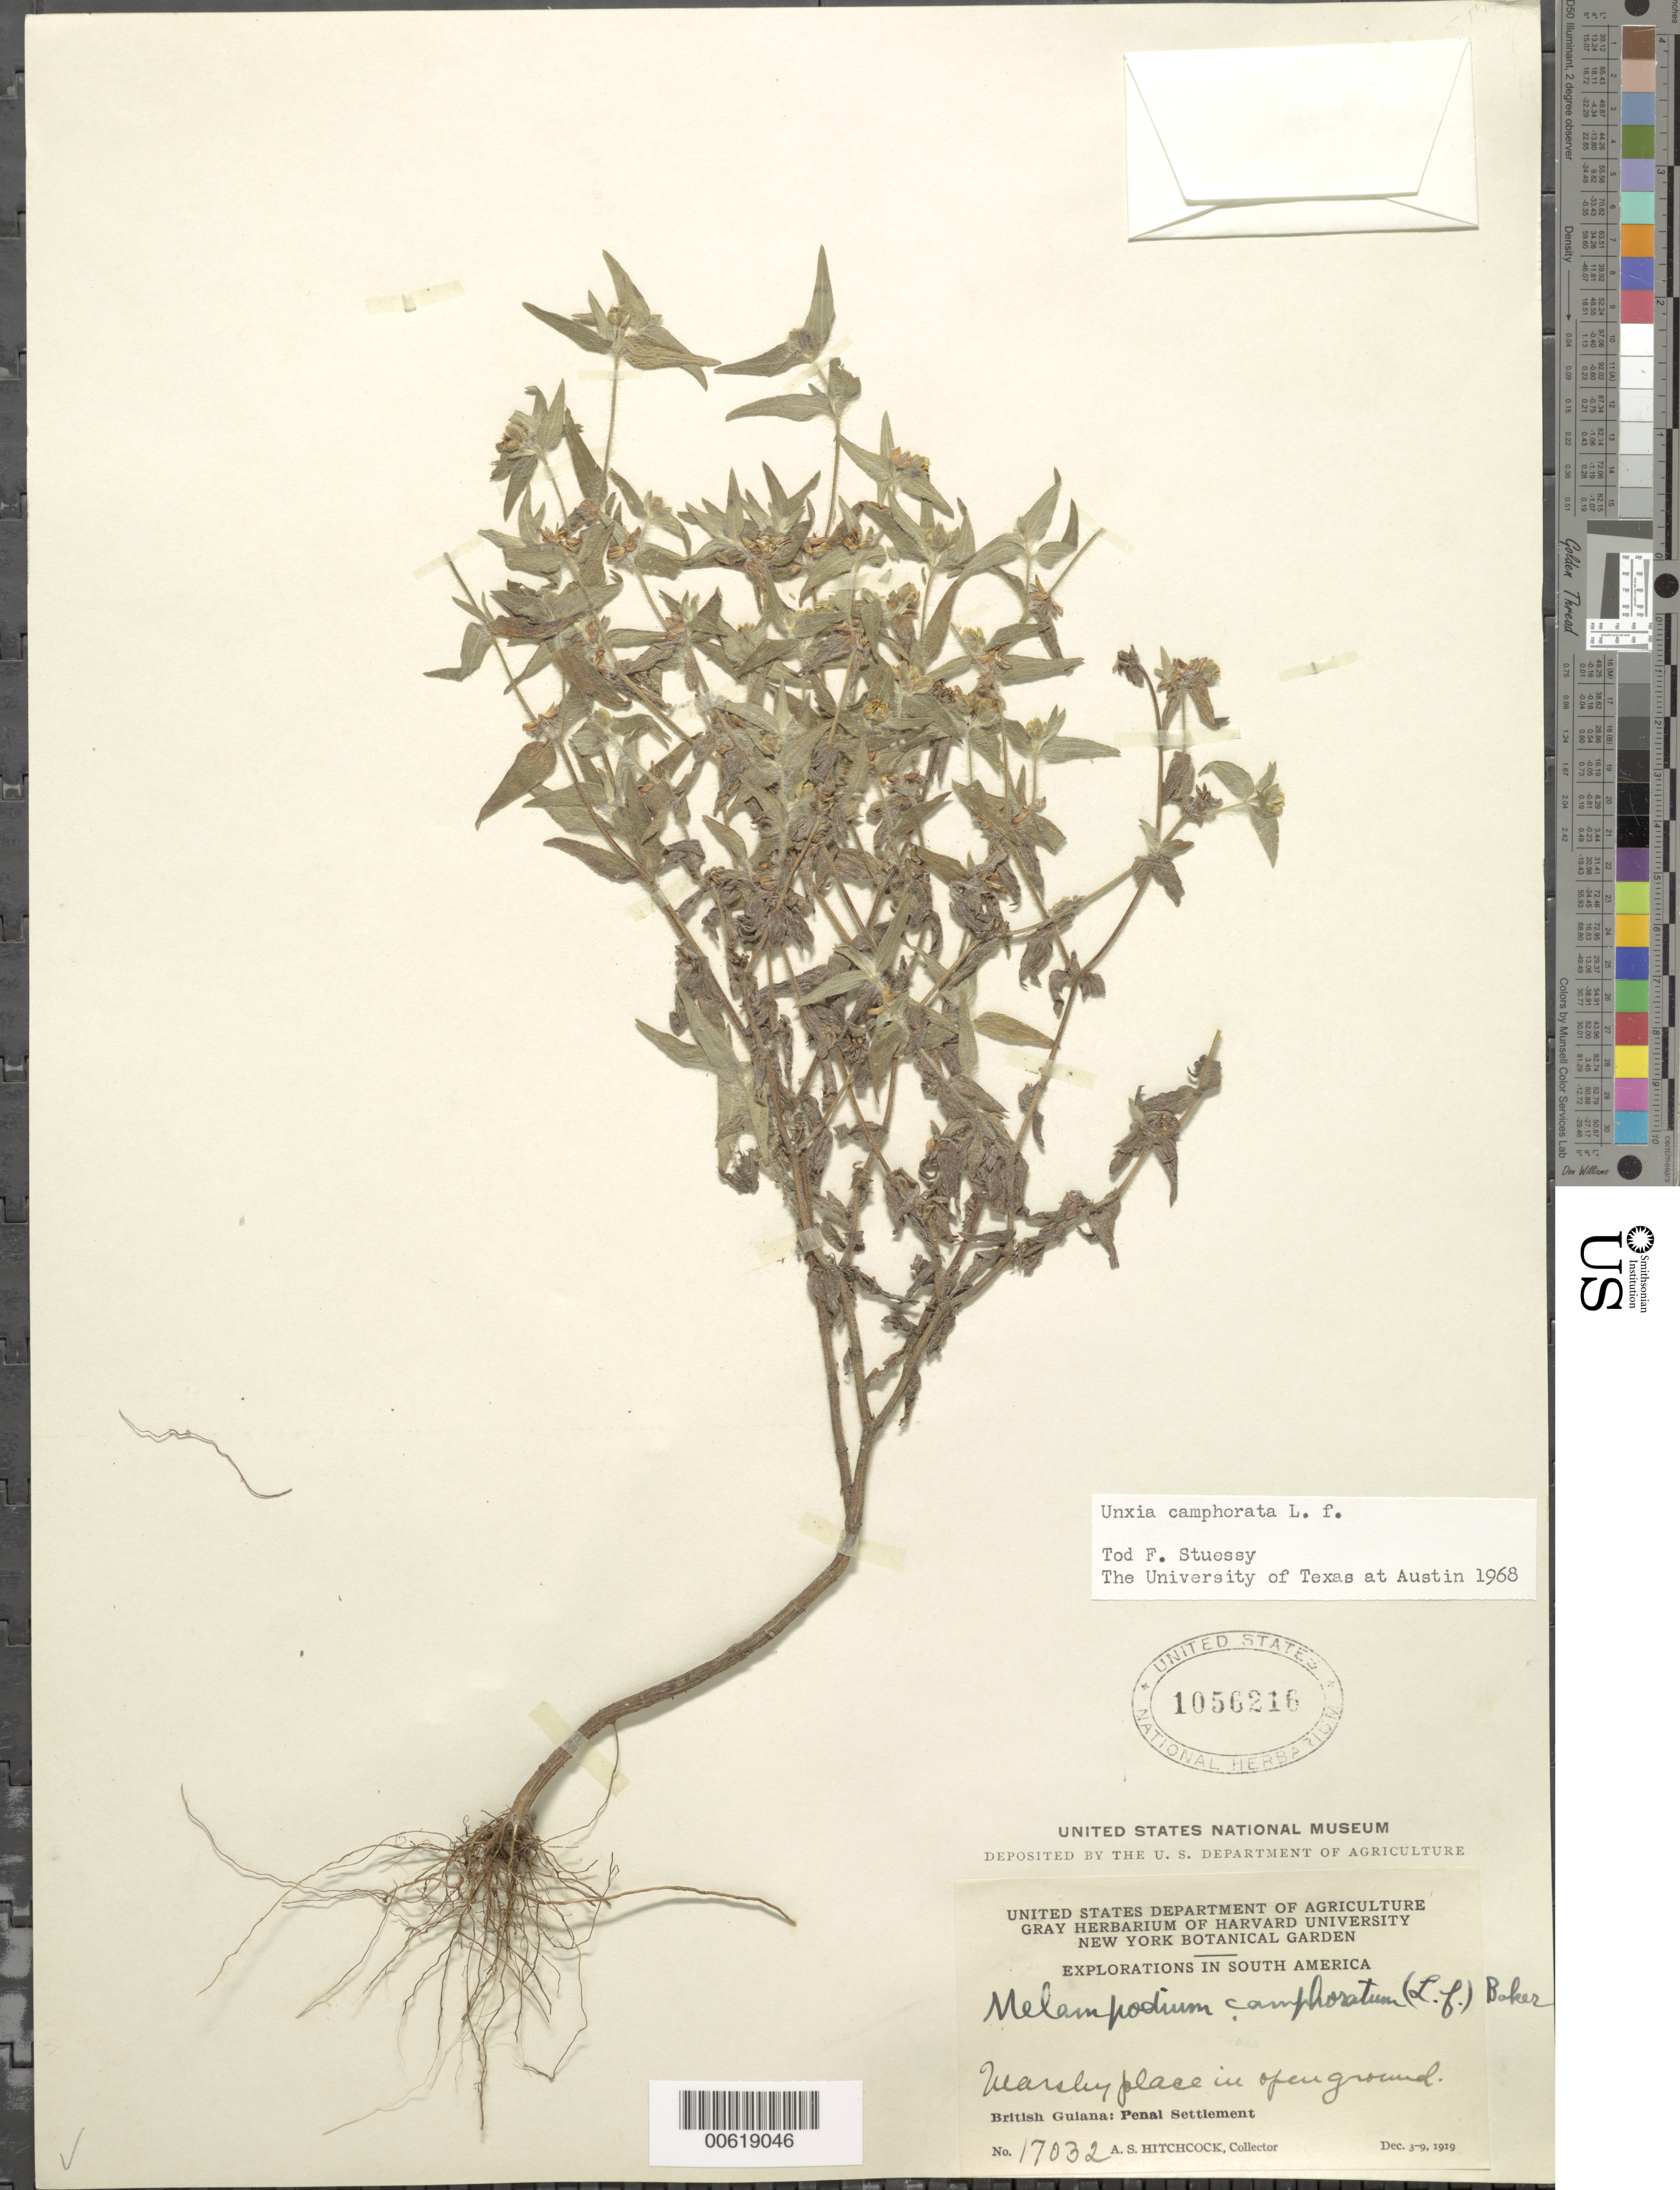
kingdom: Plantae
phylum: Tracheophyta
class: Magnoliopsida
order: Asterales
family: Asteraceae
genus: Unxia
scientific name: Unxia camphorata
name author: L. f.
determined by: Stuessy, T. F.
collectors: A. S. Hitchcock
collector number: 17032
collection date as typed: Dec. 3-9, 1919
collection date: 1919-12-03/1919-12-09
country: Guyana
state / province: Cuyuni-Mazaruni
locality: Penal Settlement, on W side of Essequibo River, near mouth of Mazaruni River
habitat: Marshy place in open ground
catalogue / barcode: US 1056216